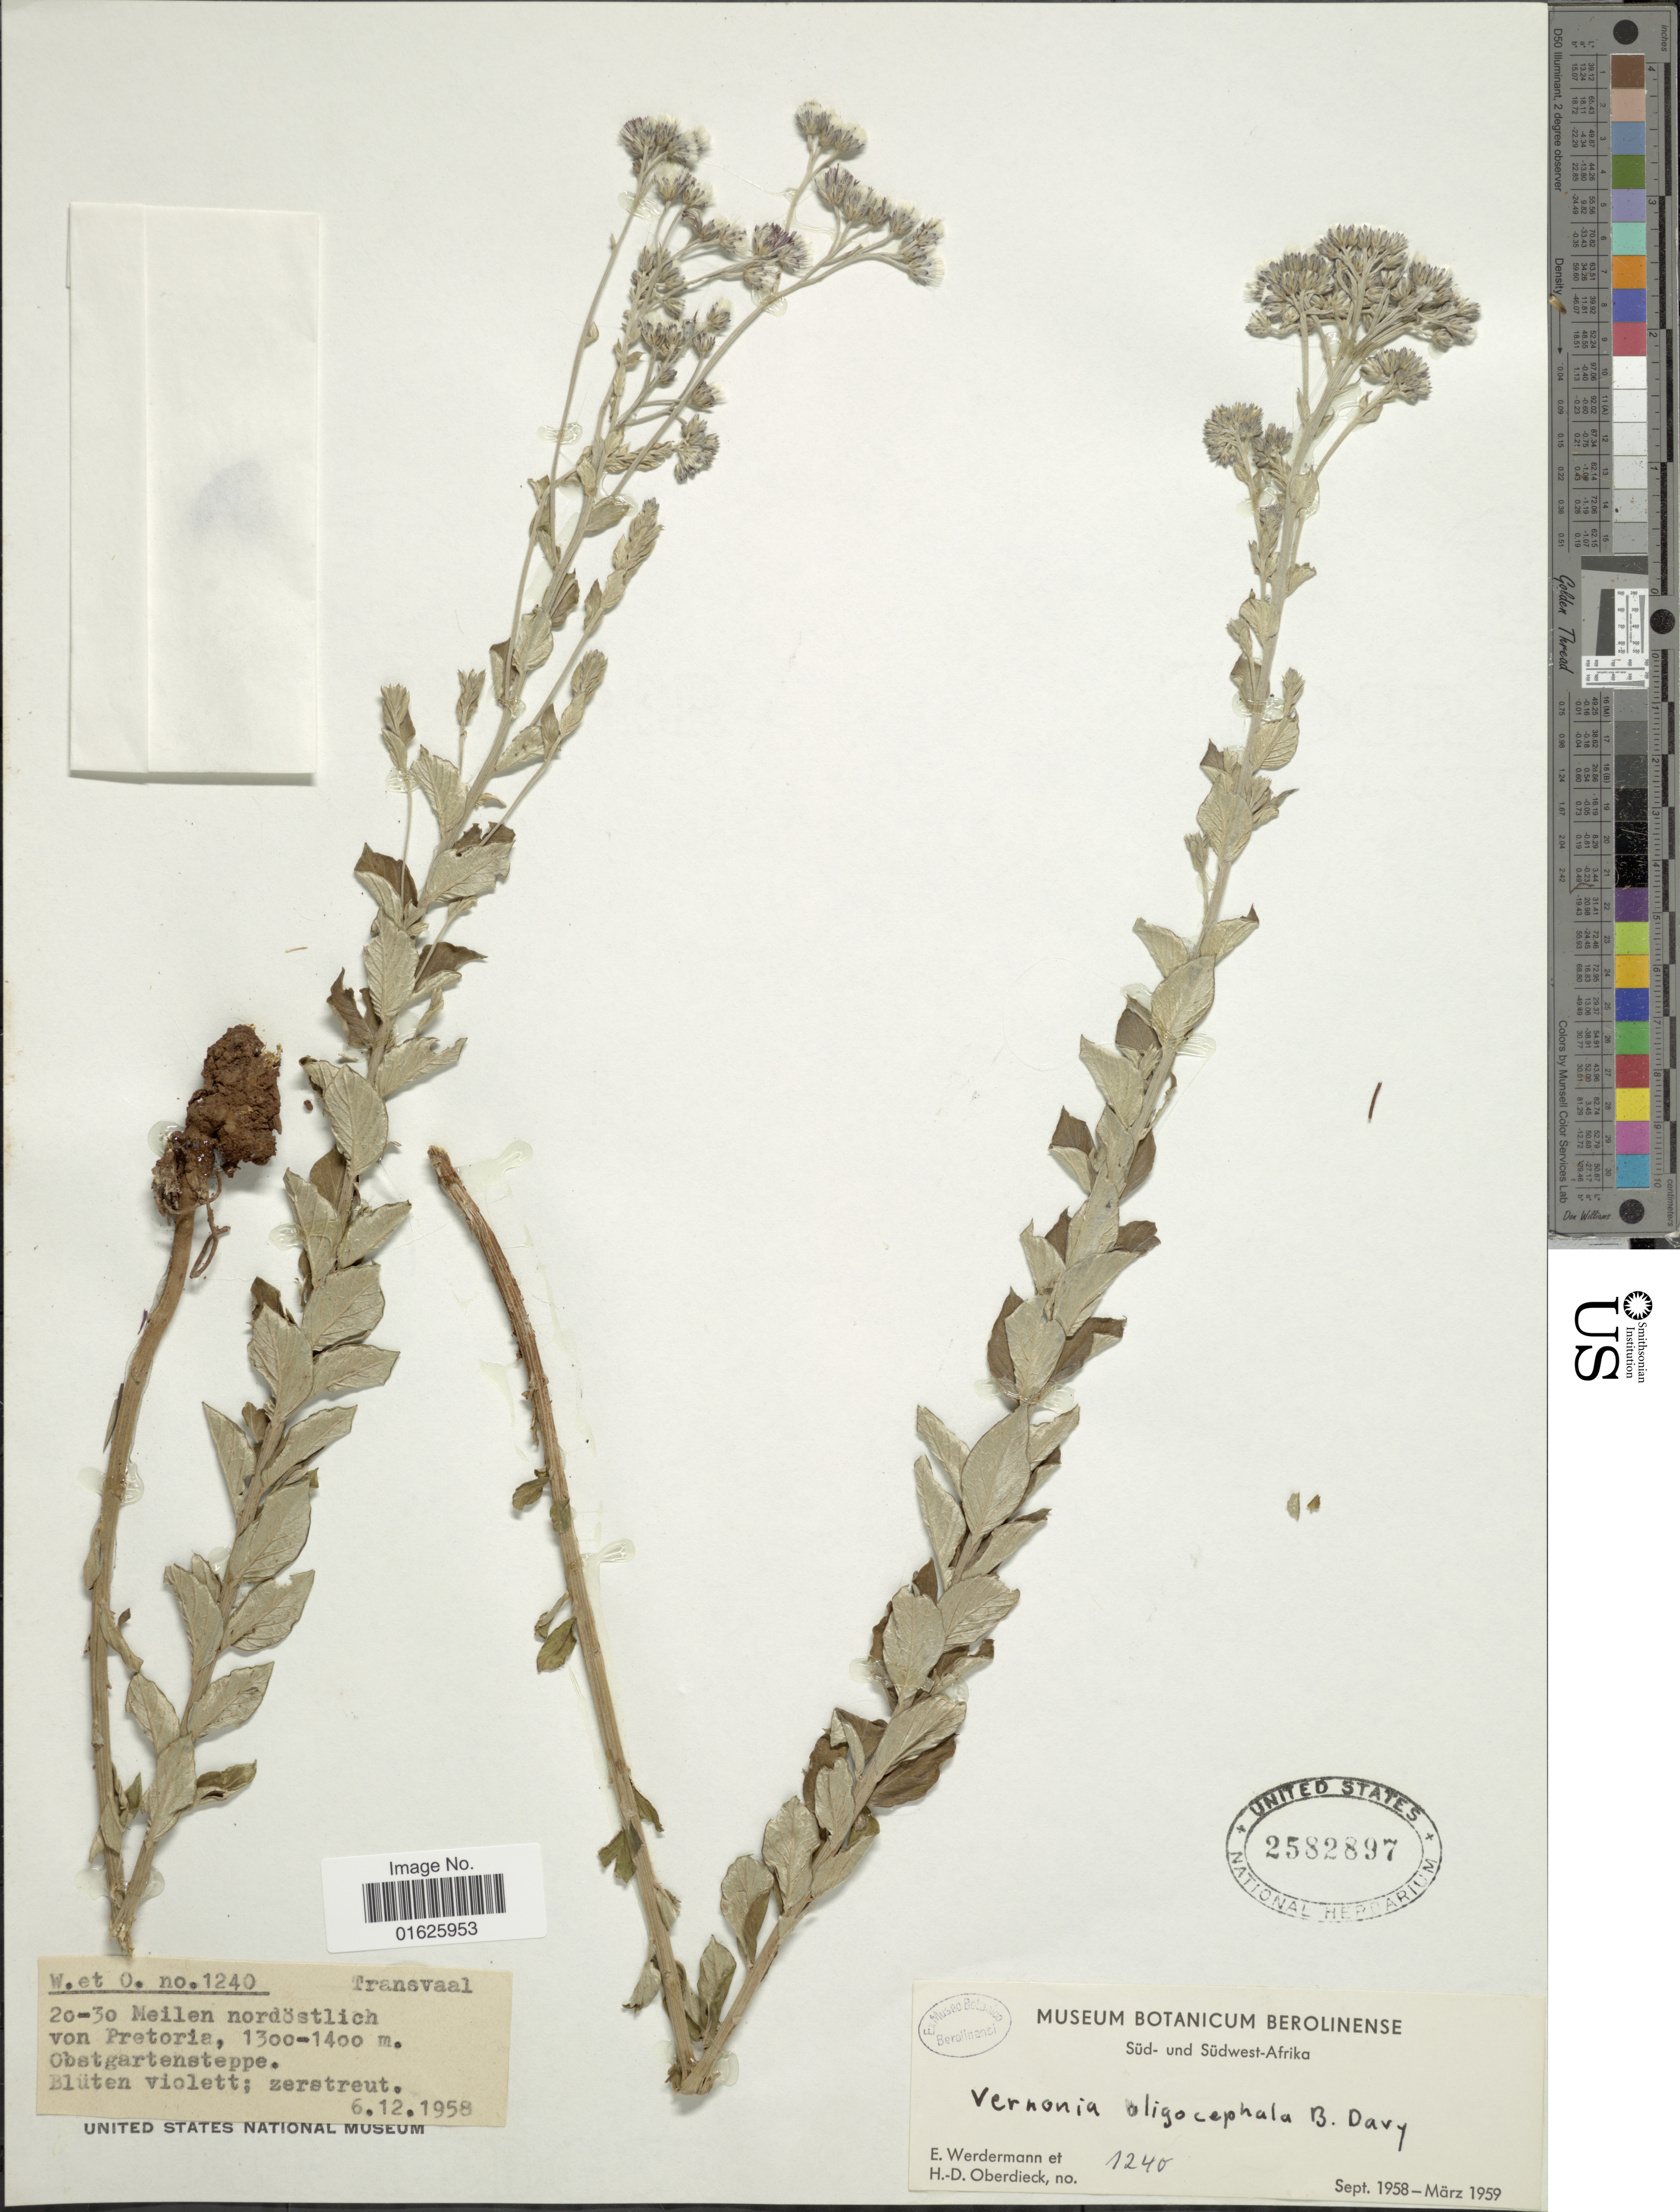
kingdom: Plantae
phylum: Tracheophyta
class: Magnoliopsida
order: Asterales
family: Asteraceae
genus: Hilliardiella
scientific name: Hilliardiella oligocephala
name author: (DC.) H. Rob.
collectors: E. Werdermann & H. Oberdieck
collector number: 1240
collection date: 1958-12-06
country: South Africa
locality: Transvaal, Meilen nordöstlich von Pretoria, Süd- und Südwest-Afrika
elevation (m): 1300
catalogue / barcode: US 2582897